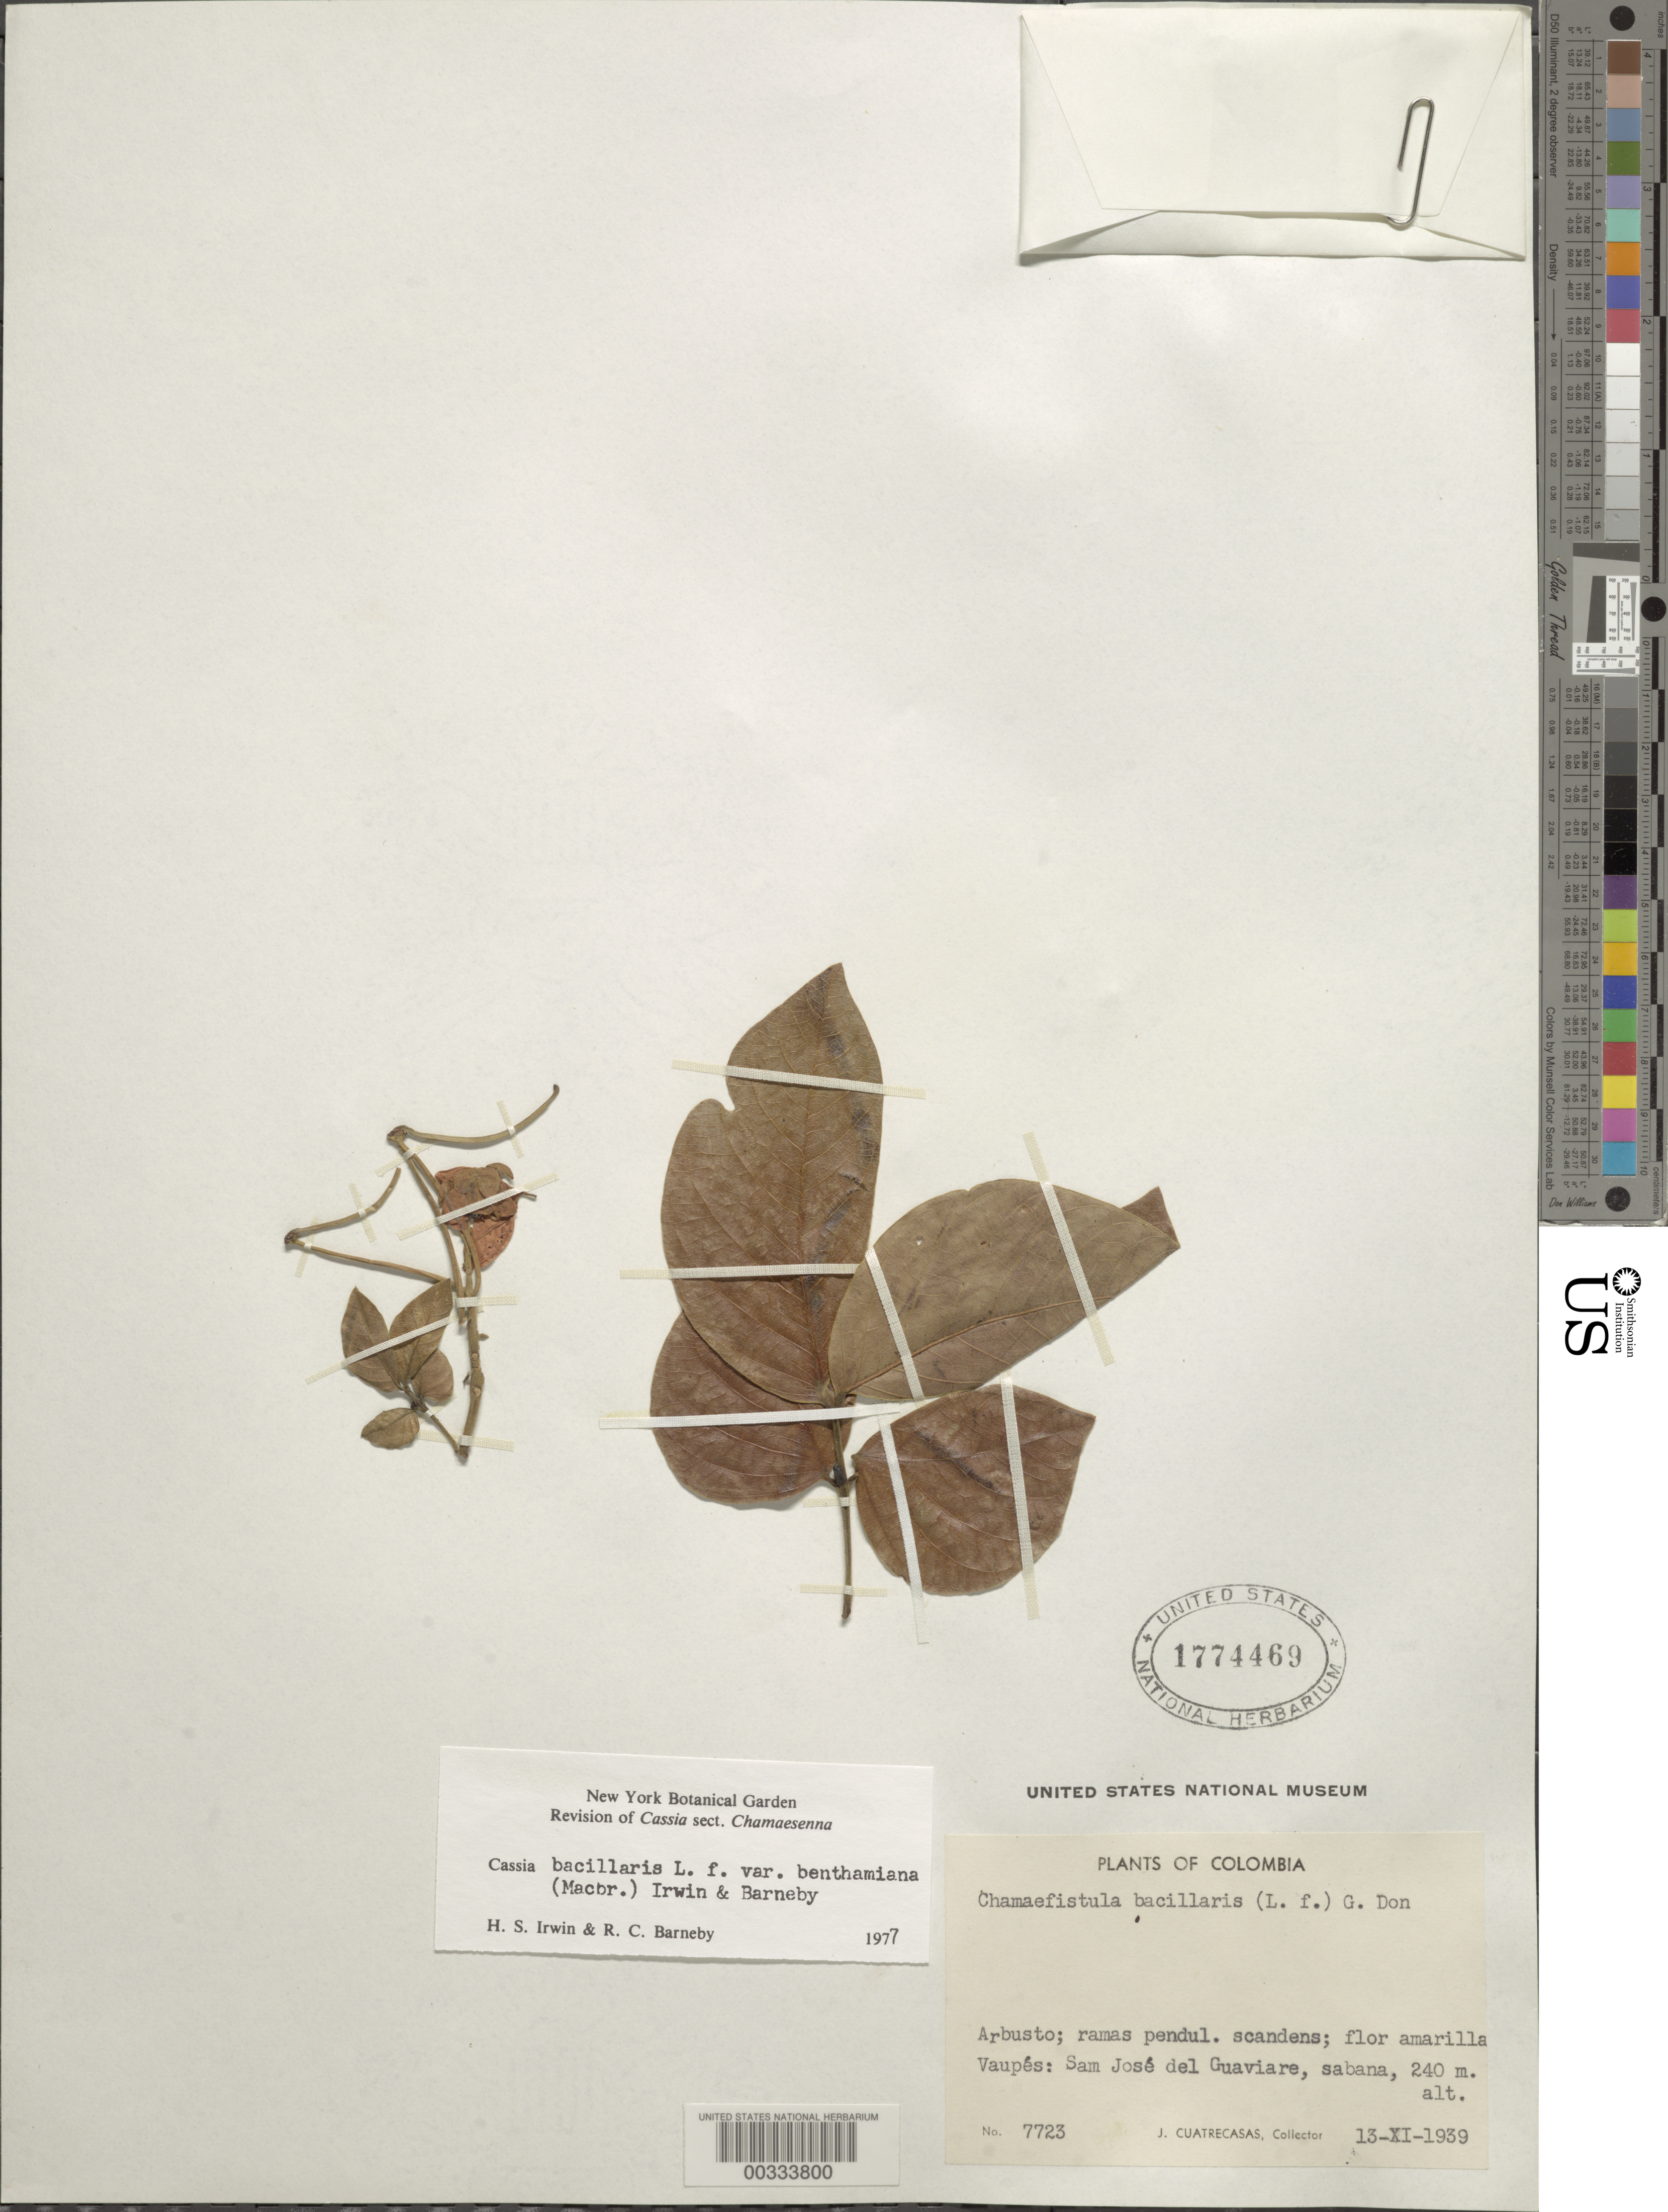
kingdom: Plantae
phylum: Tracheophyta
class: Magnoliopsida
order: Fabales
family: Fabaceae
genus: Senna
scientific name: Senna bacillaris var. benthamiana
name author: (J.F. Macbr.) H.S. Irwin & Barneby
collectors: J. Cuatrecasas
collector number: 7723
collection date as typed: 13 Nov 1939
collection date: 1939-11-13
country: Colombia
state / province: Vaupés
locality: San Jose del Guaviare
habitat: Savanna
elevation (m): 240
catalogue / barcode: US 1774469